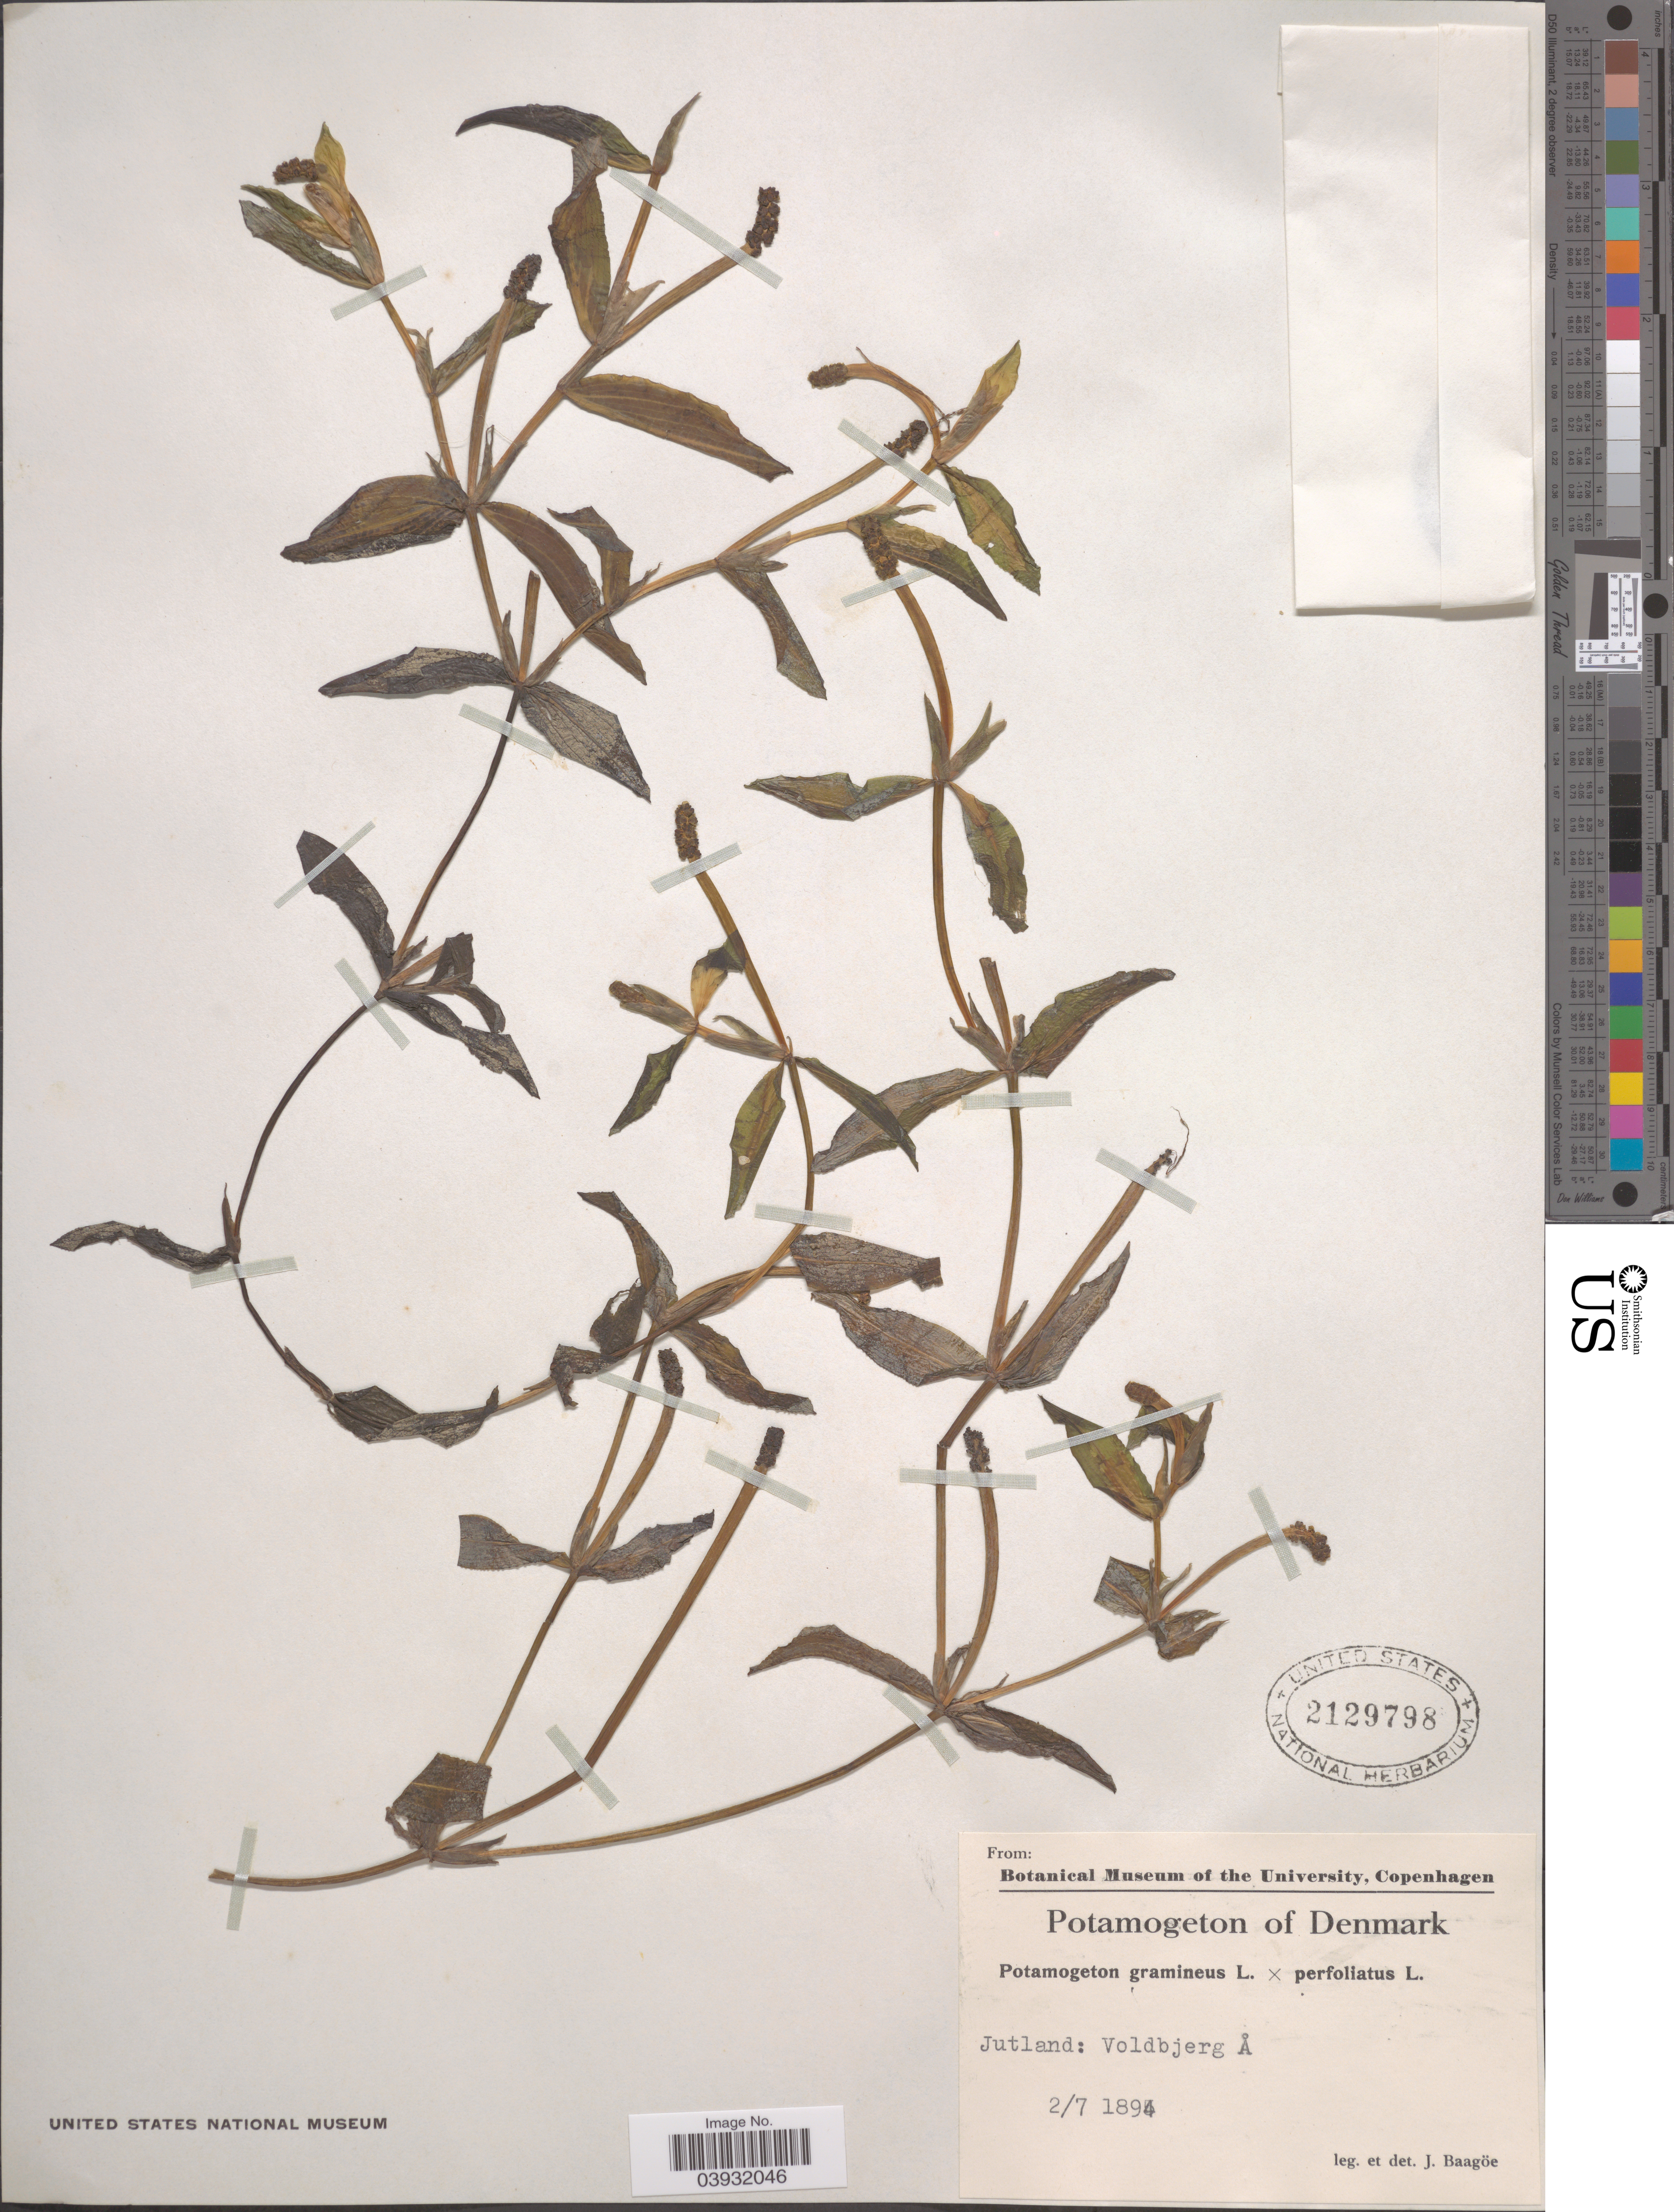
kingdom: Plantae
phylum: Tracheophyta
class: Liliopsida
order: Alismatales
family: Potamogetonaceae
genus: Potamogeton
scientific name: Potamogeton gramineus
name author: L.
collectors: J. Baagoe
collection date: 1894-07-02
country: Denmark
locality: Jutland: Voldbjerg Å.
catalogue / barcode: US 2129798